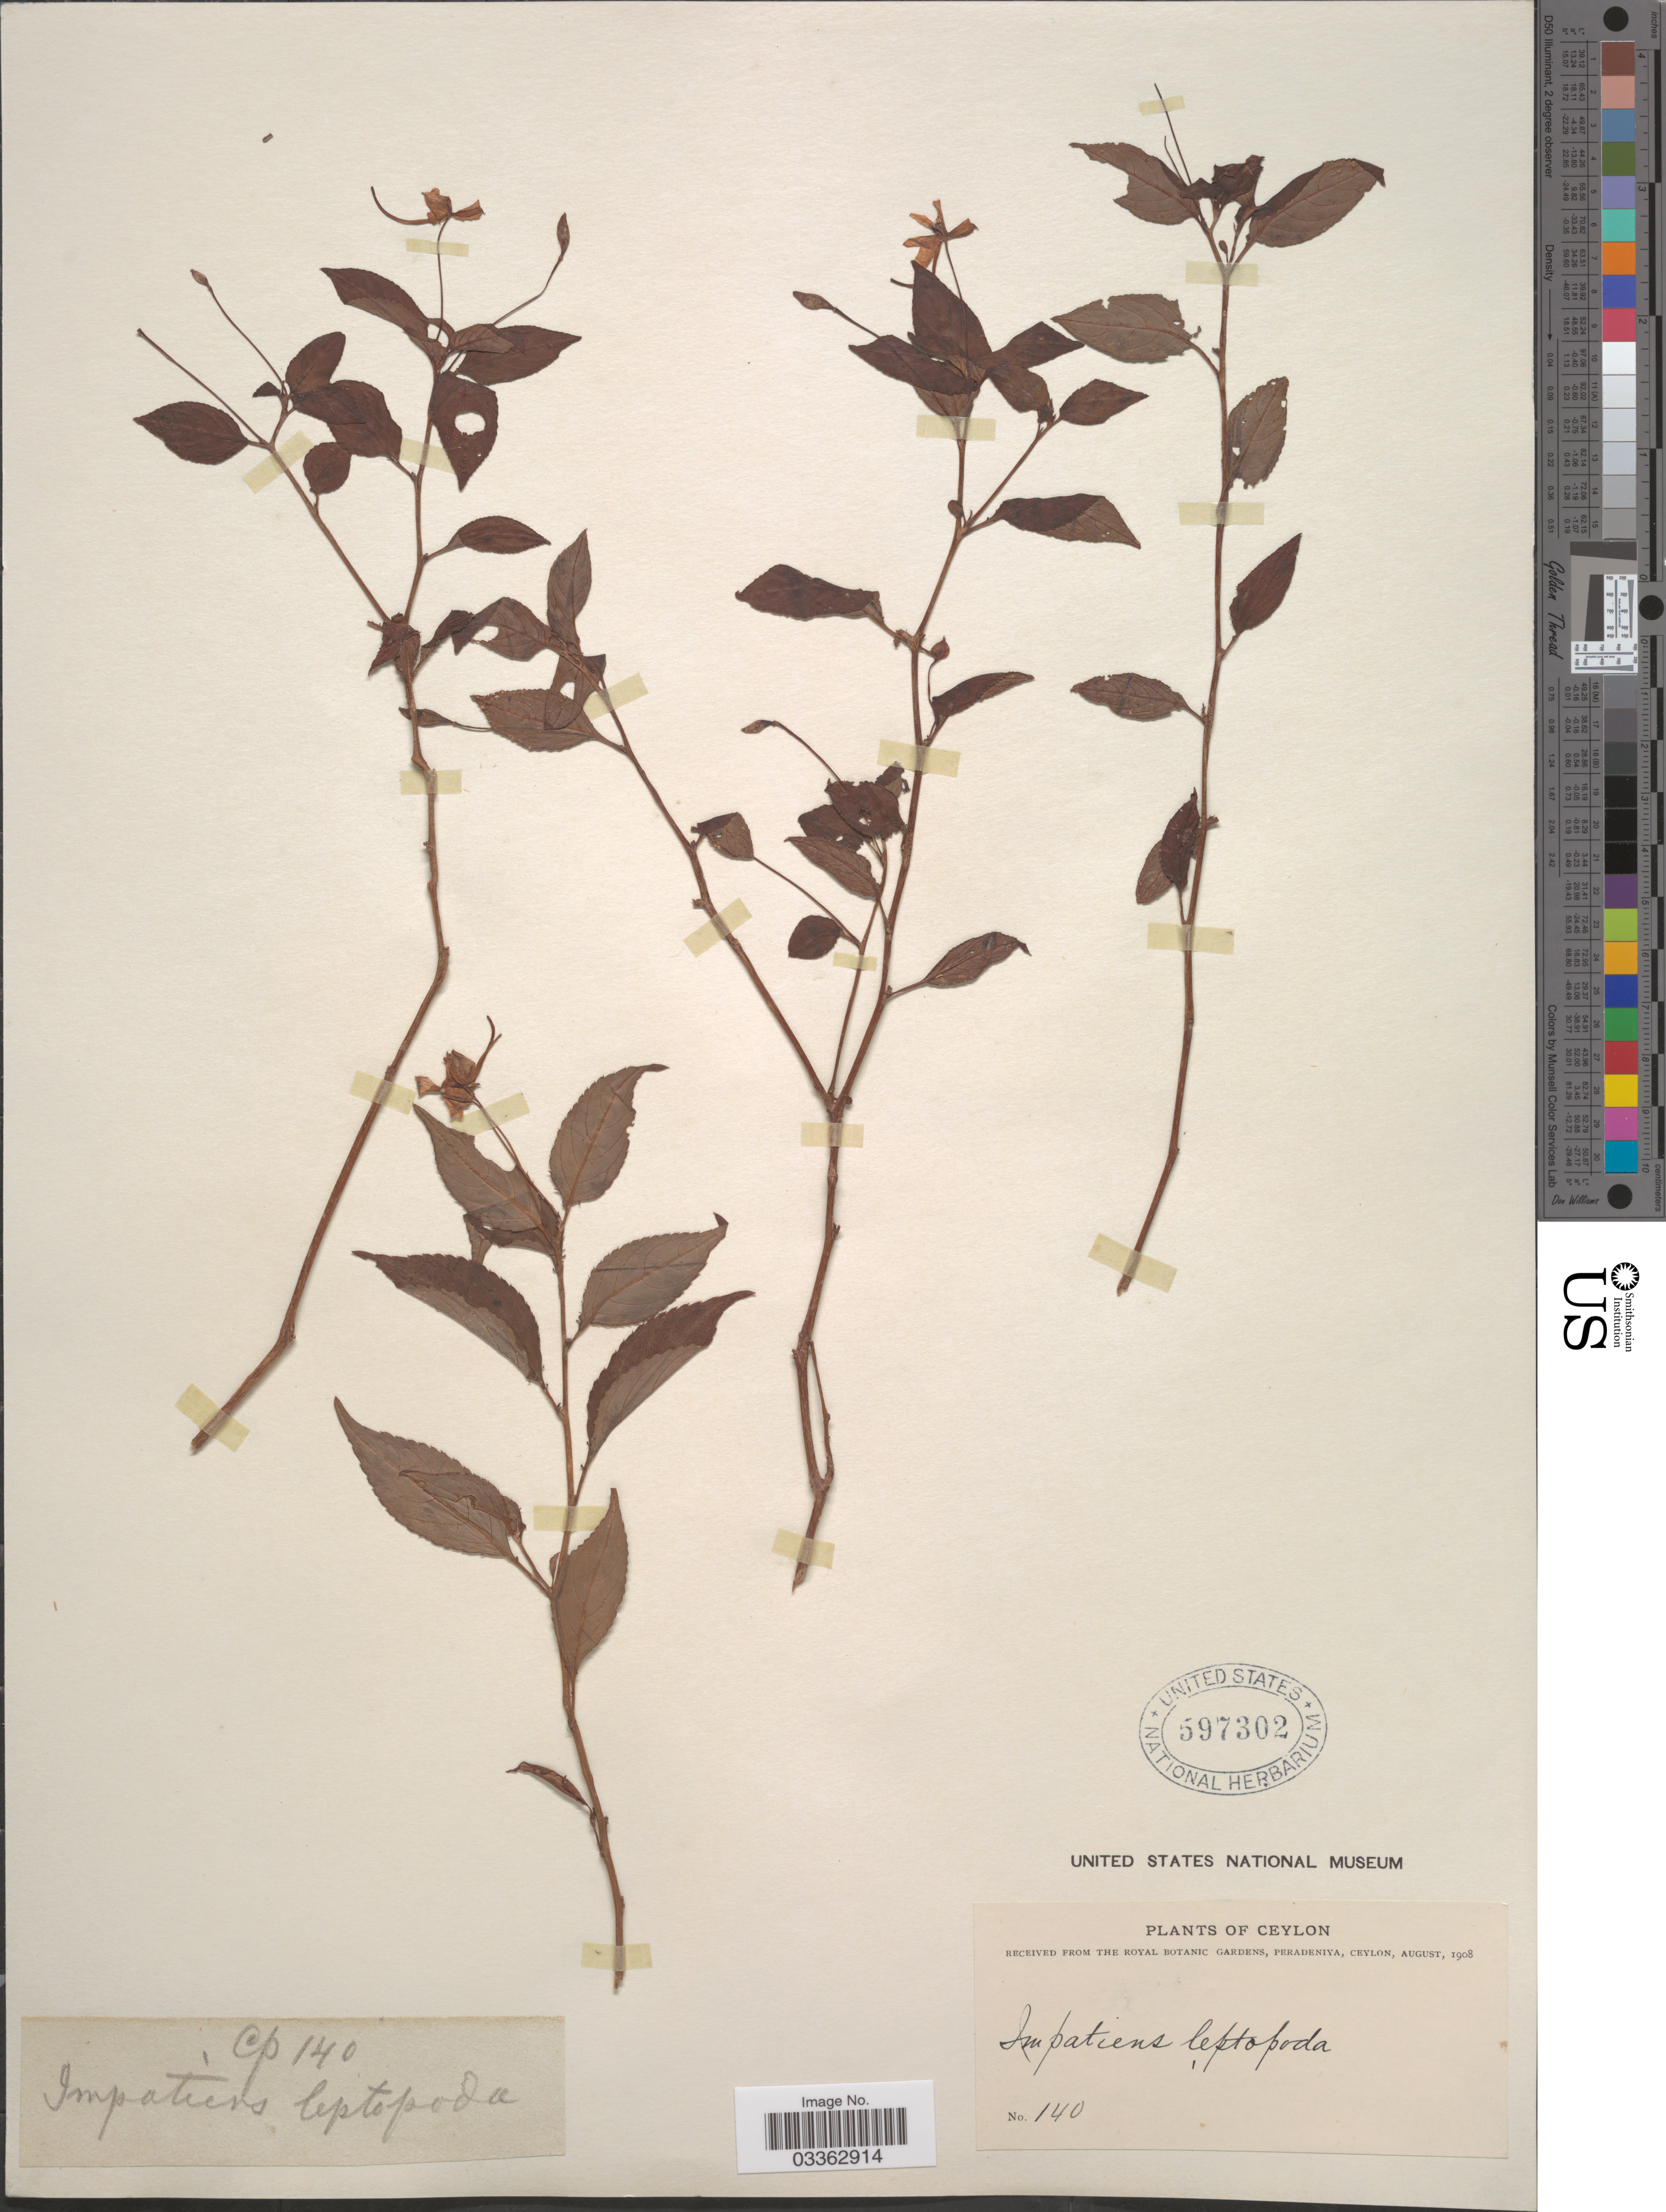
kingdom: Plantae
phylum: Tracheophyta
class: Magnoliopsida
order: Ericales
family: Balsaminaceae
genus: Impatiens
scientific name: Impatiens leptopoda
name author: Arn.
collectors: ex herb. Royal Botanic Gardens, Peradeniya, Ceylon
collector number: CP140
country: Sri Lanka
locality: Ceylon.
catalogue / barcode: US 597302